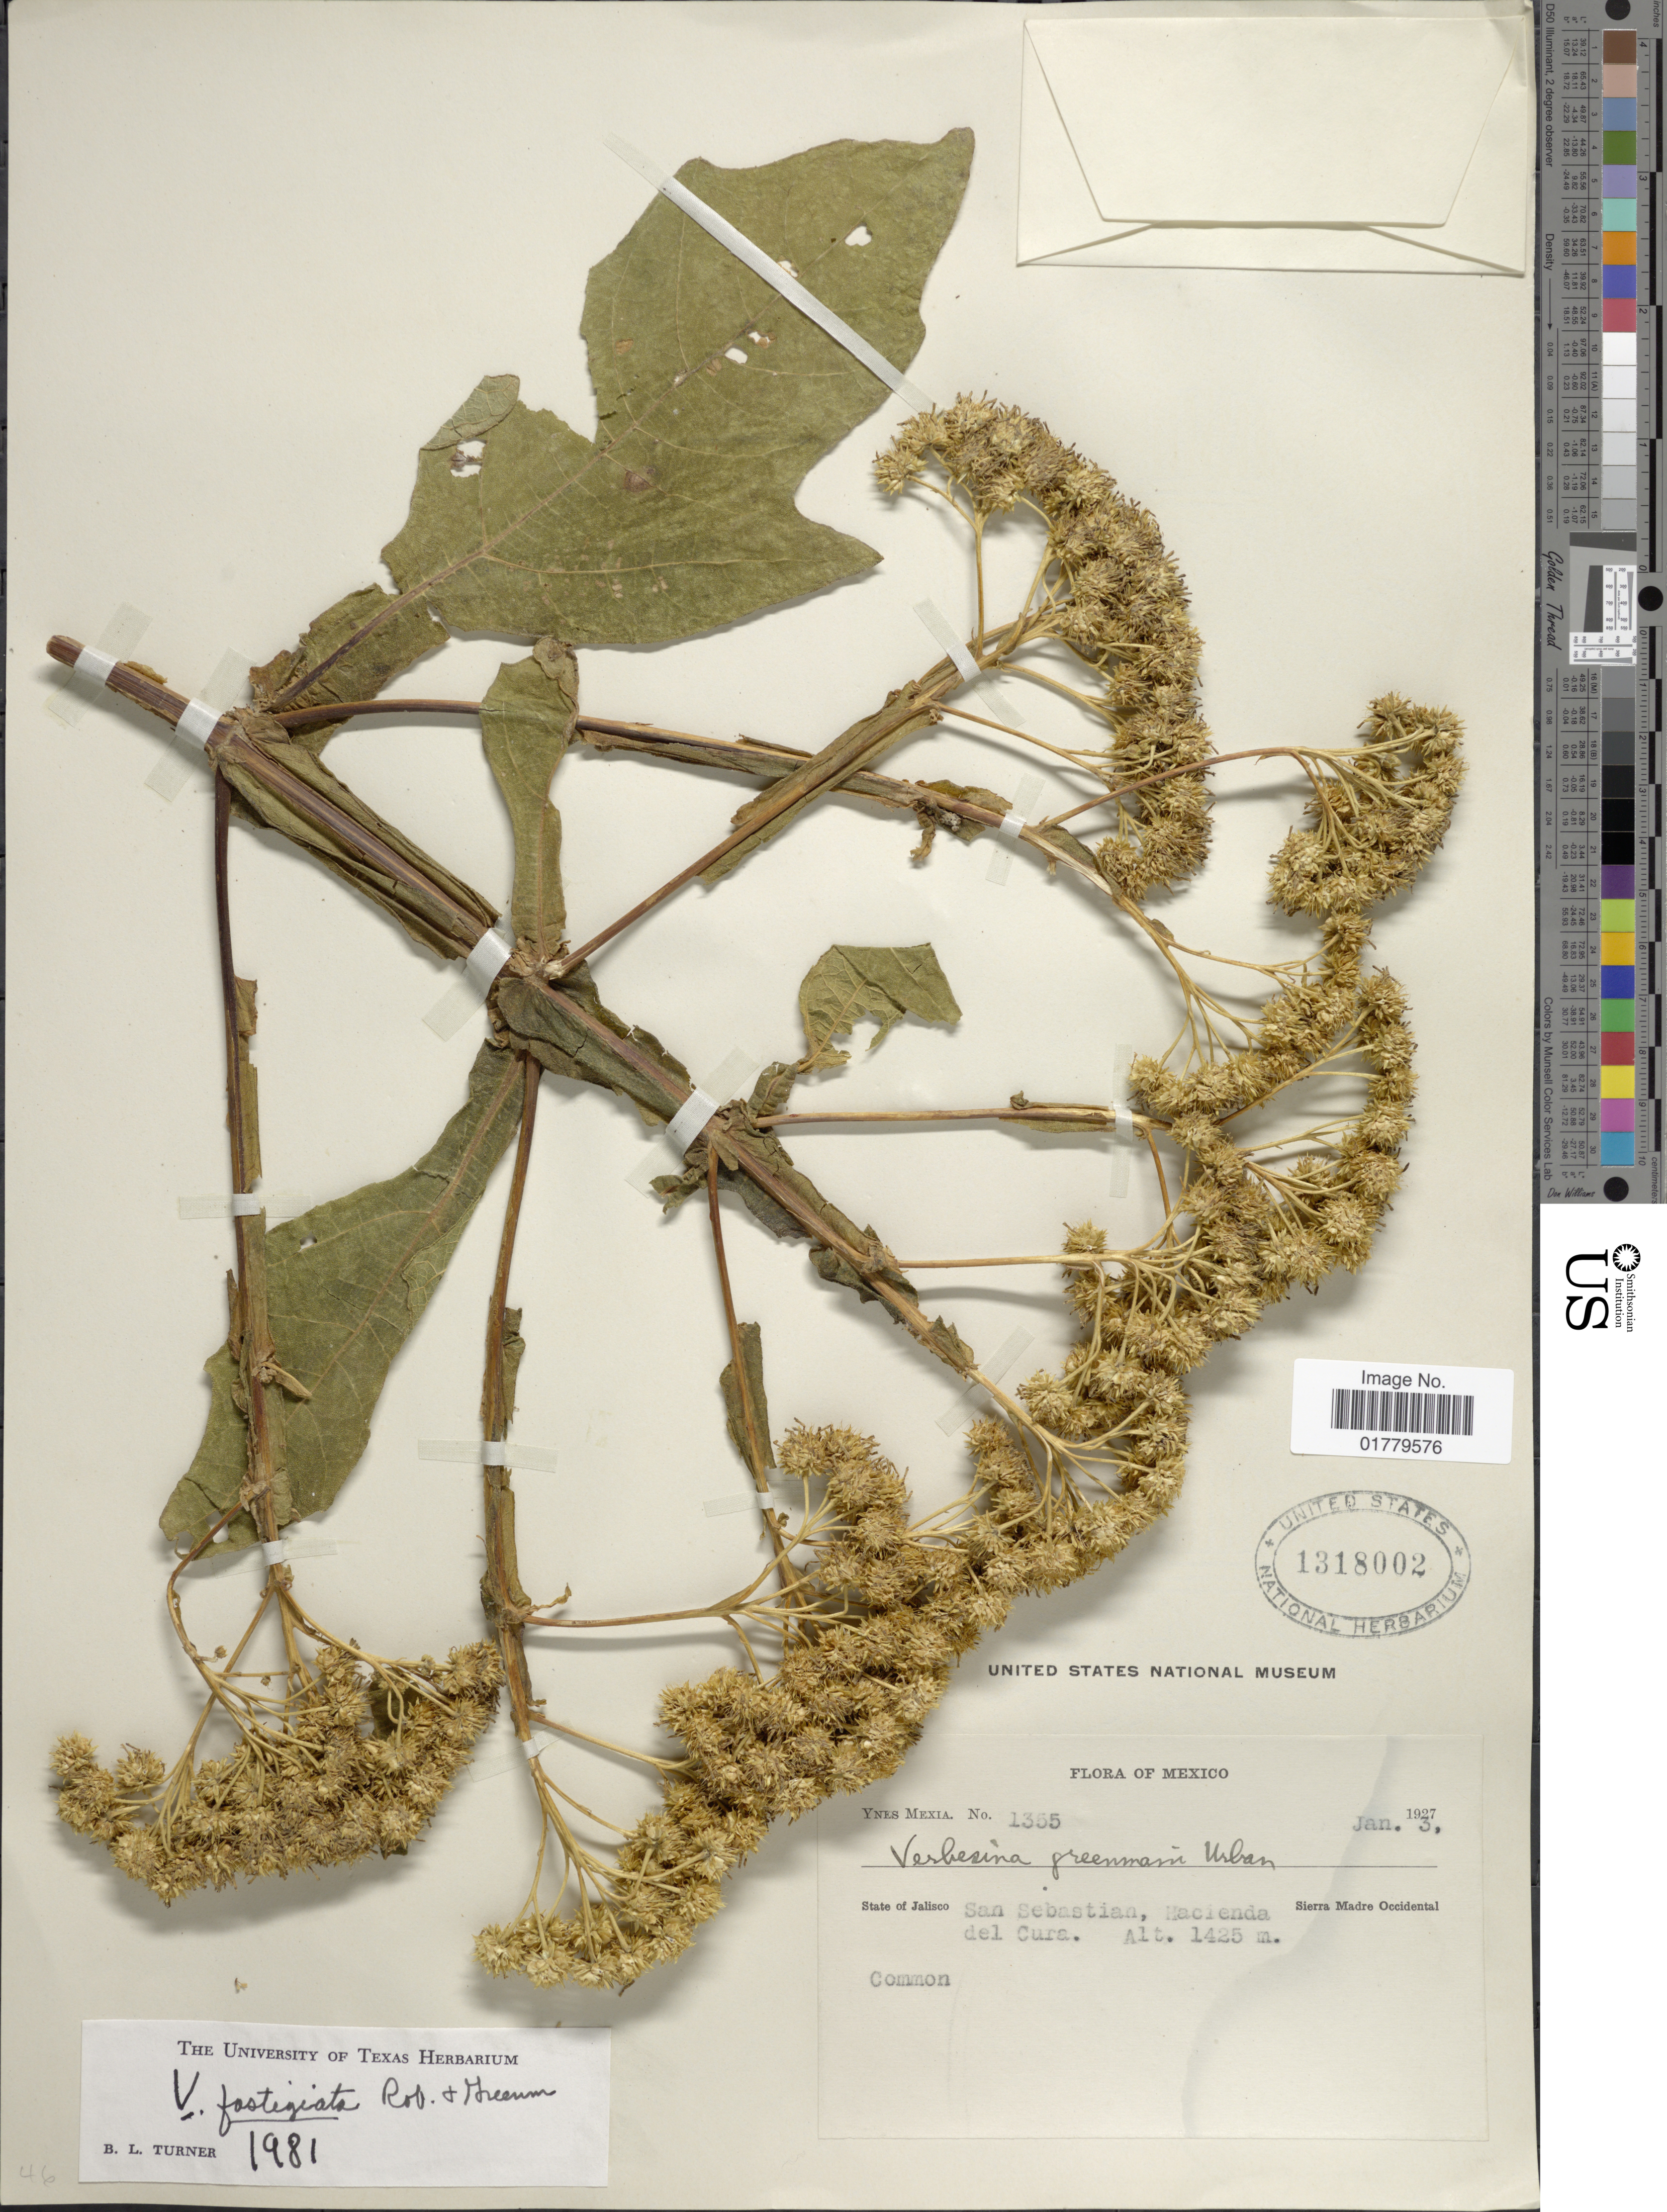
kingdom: Plantae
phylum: Tracheophyta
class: Magnoliopsida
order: Asterales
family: Asteraceae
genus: Verbesina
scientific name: Verbesina fastigiata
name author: B.L. Rob. & Greenm.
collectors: Y. Mexia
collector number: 1355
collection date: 1927-01-03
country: Mexico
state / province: Jalisco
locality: State of Jalisco, San Sebastian, Hacienda del Cura. Sierra Madre Occidental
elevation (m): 1425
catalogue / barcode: US 1318002